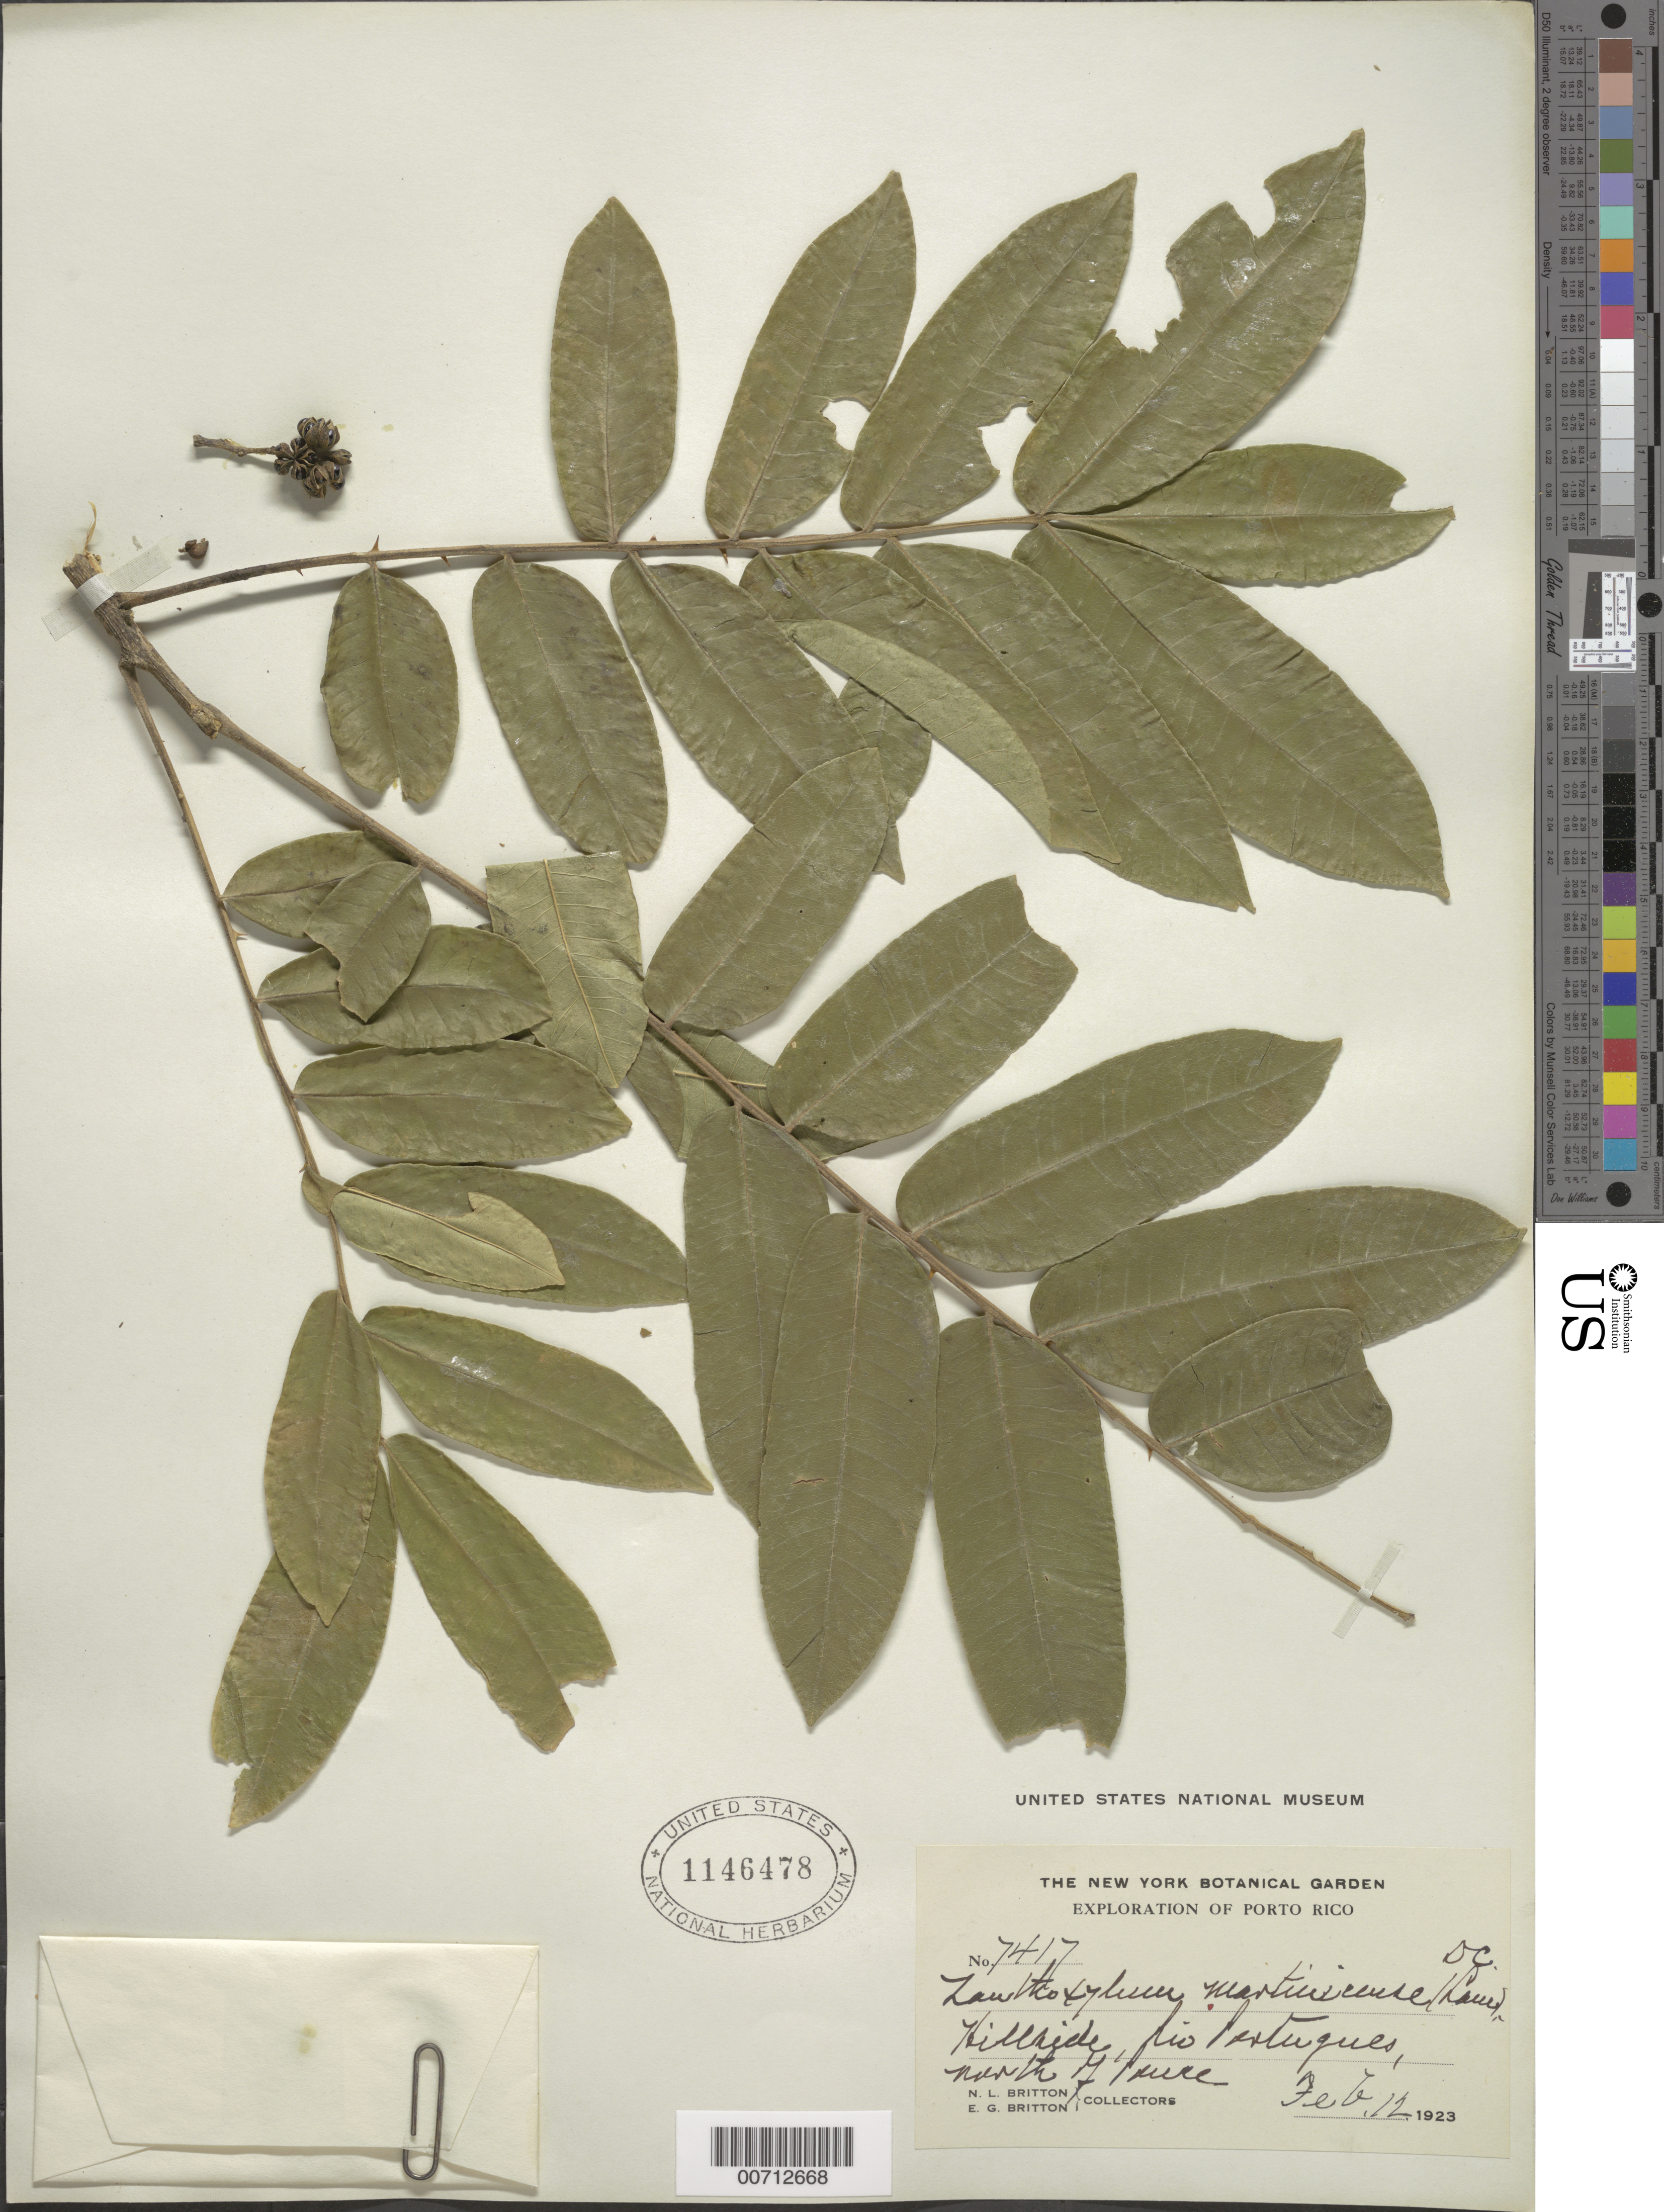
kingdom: Plantae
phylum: Tracheophyta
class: Magnoliopsida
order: Sapindales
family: Rutaceae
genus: Zanthoxylum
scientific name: Zanthoxylum martinicense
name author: (Lam.) DC.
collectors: N. Britton & E. G. Britton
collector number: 7417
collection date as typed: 12 Feb 1923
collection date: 1923-02-12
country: Puerto Rico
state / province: Ponce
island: Greater Antilles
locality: Rio Portugues, N of Ponce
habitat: Hillside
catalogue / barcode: US 1146478